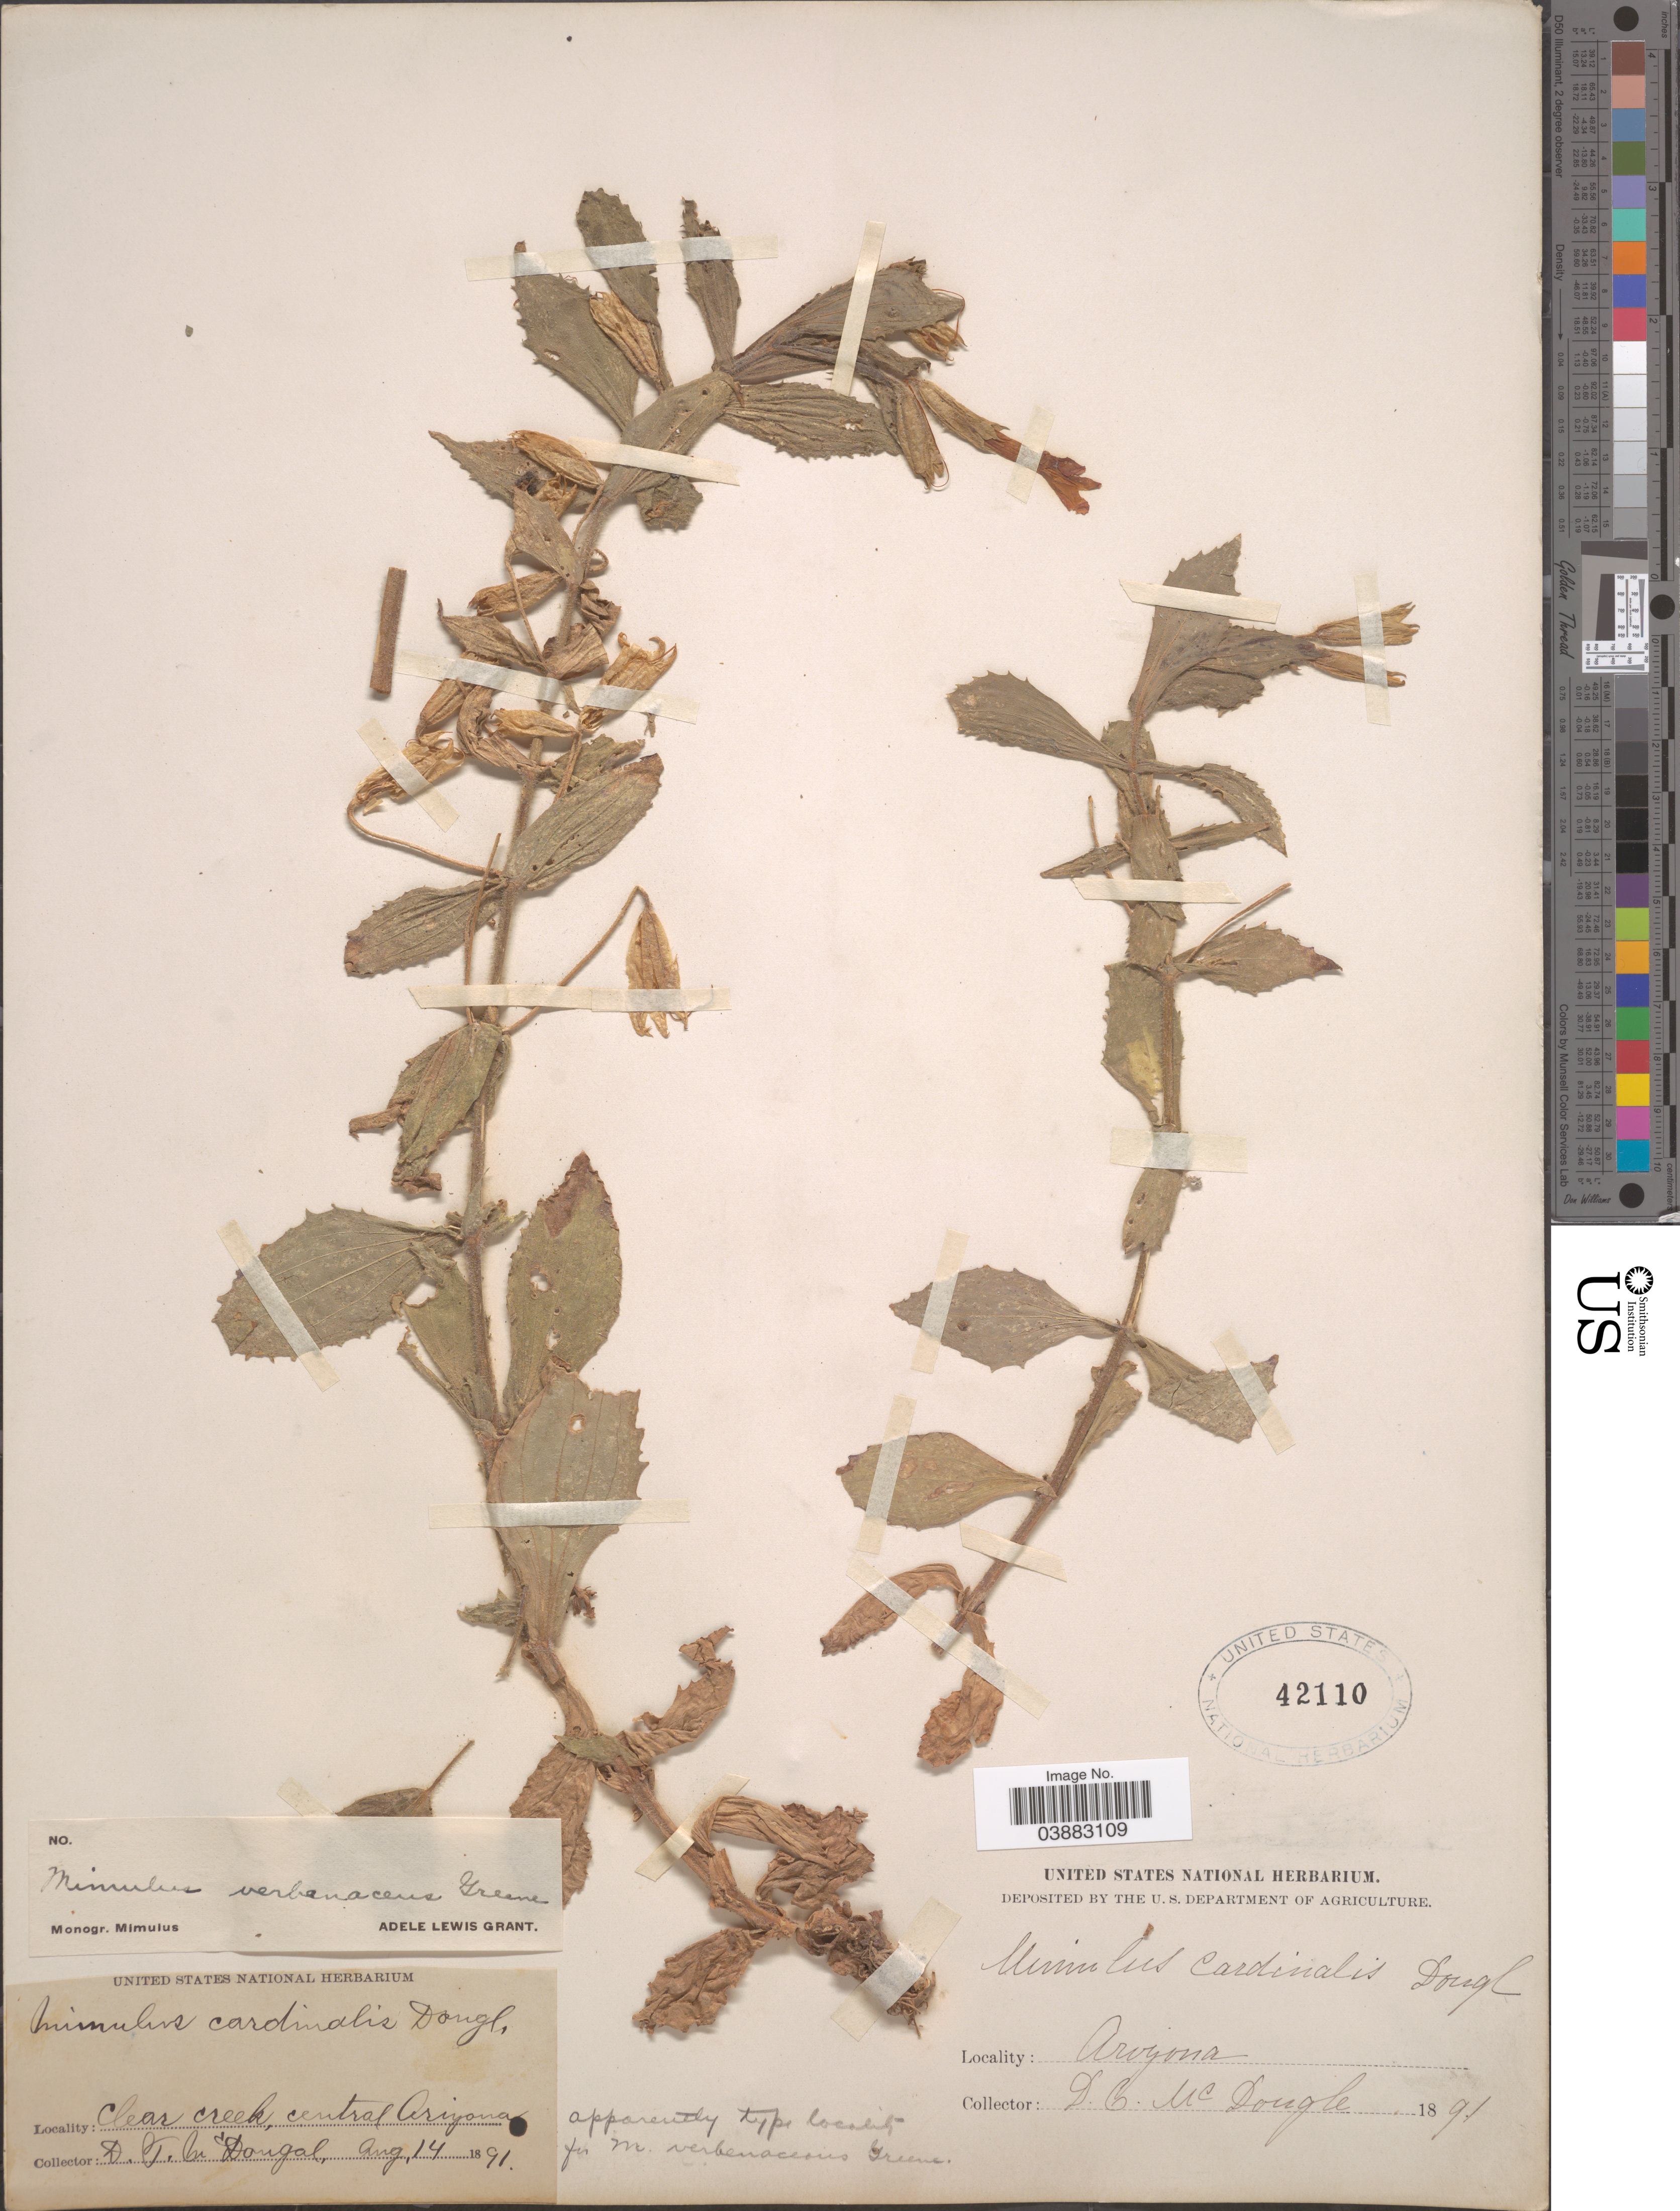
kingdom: Plantae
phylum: Tracheophyta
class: Magnoliopsida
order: Lamiales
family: Phrymaceae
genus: Mimulus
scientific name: Mimulus verbenaceus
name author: Greene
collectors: D. McDougal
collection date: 1891-08-14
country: United States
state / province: Arizona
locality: Clear Creek, Central Arizona.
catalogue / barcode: US 42110